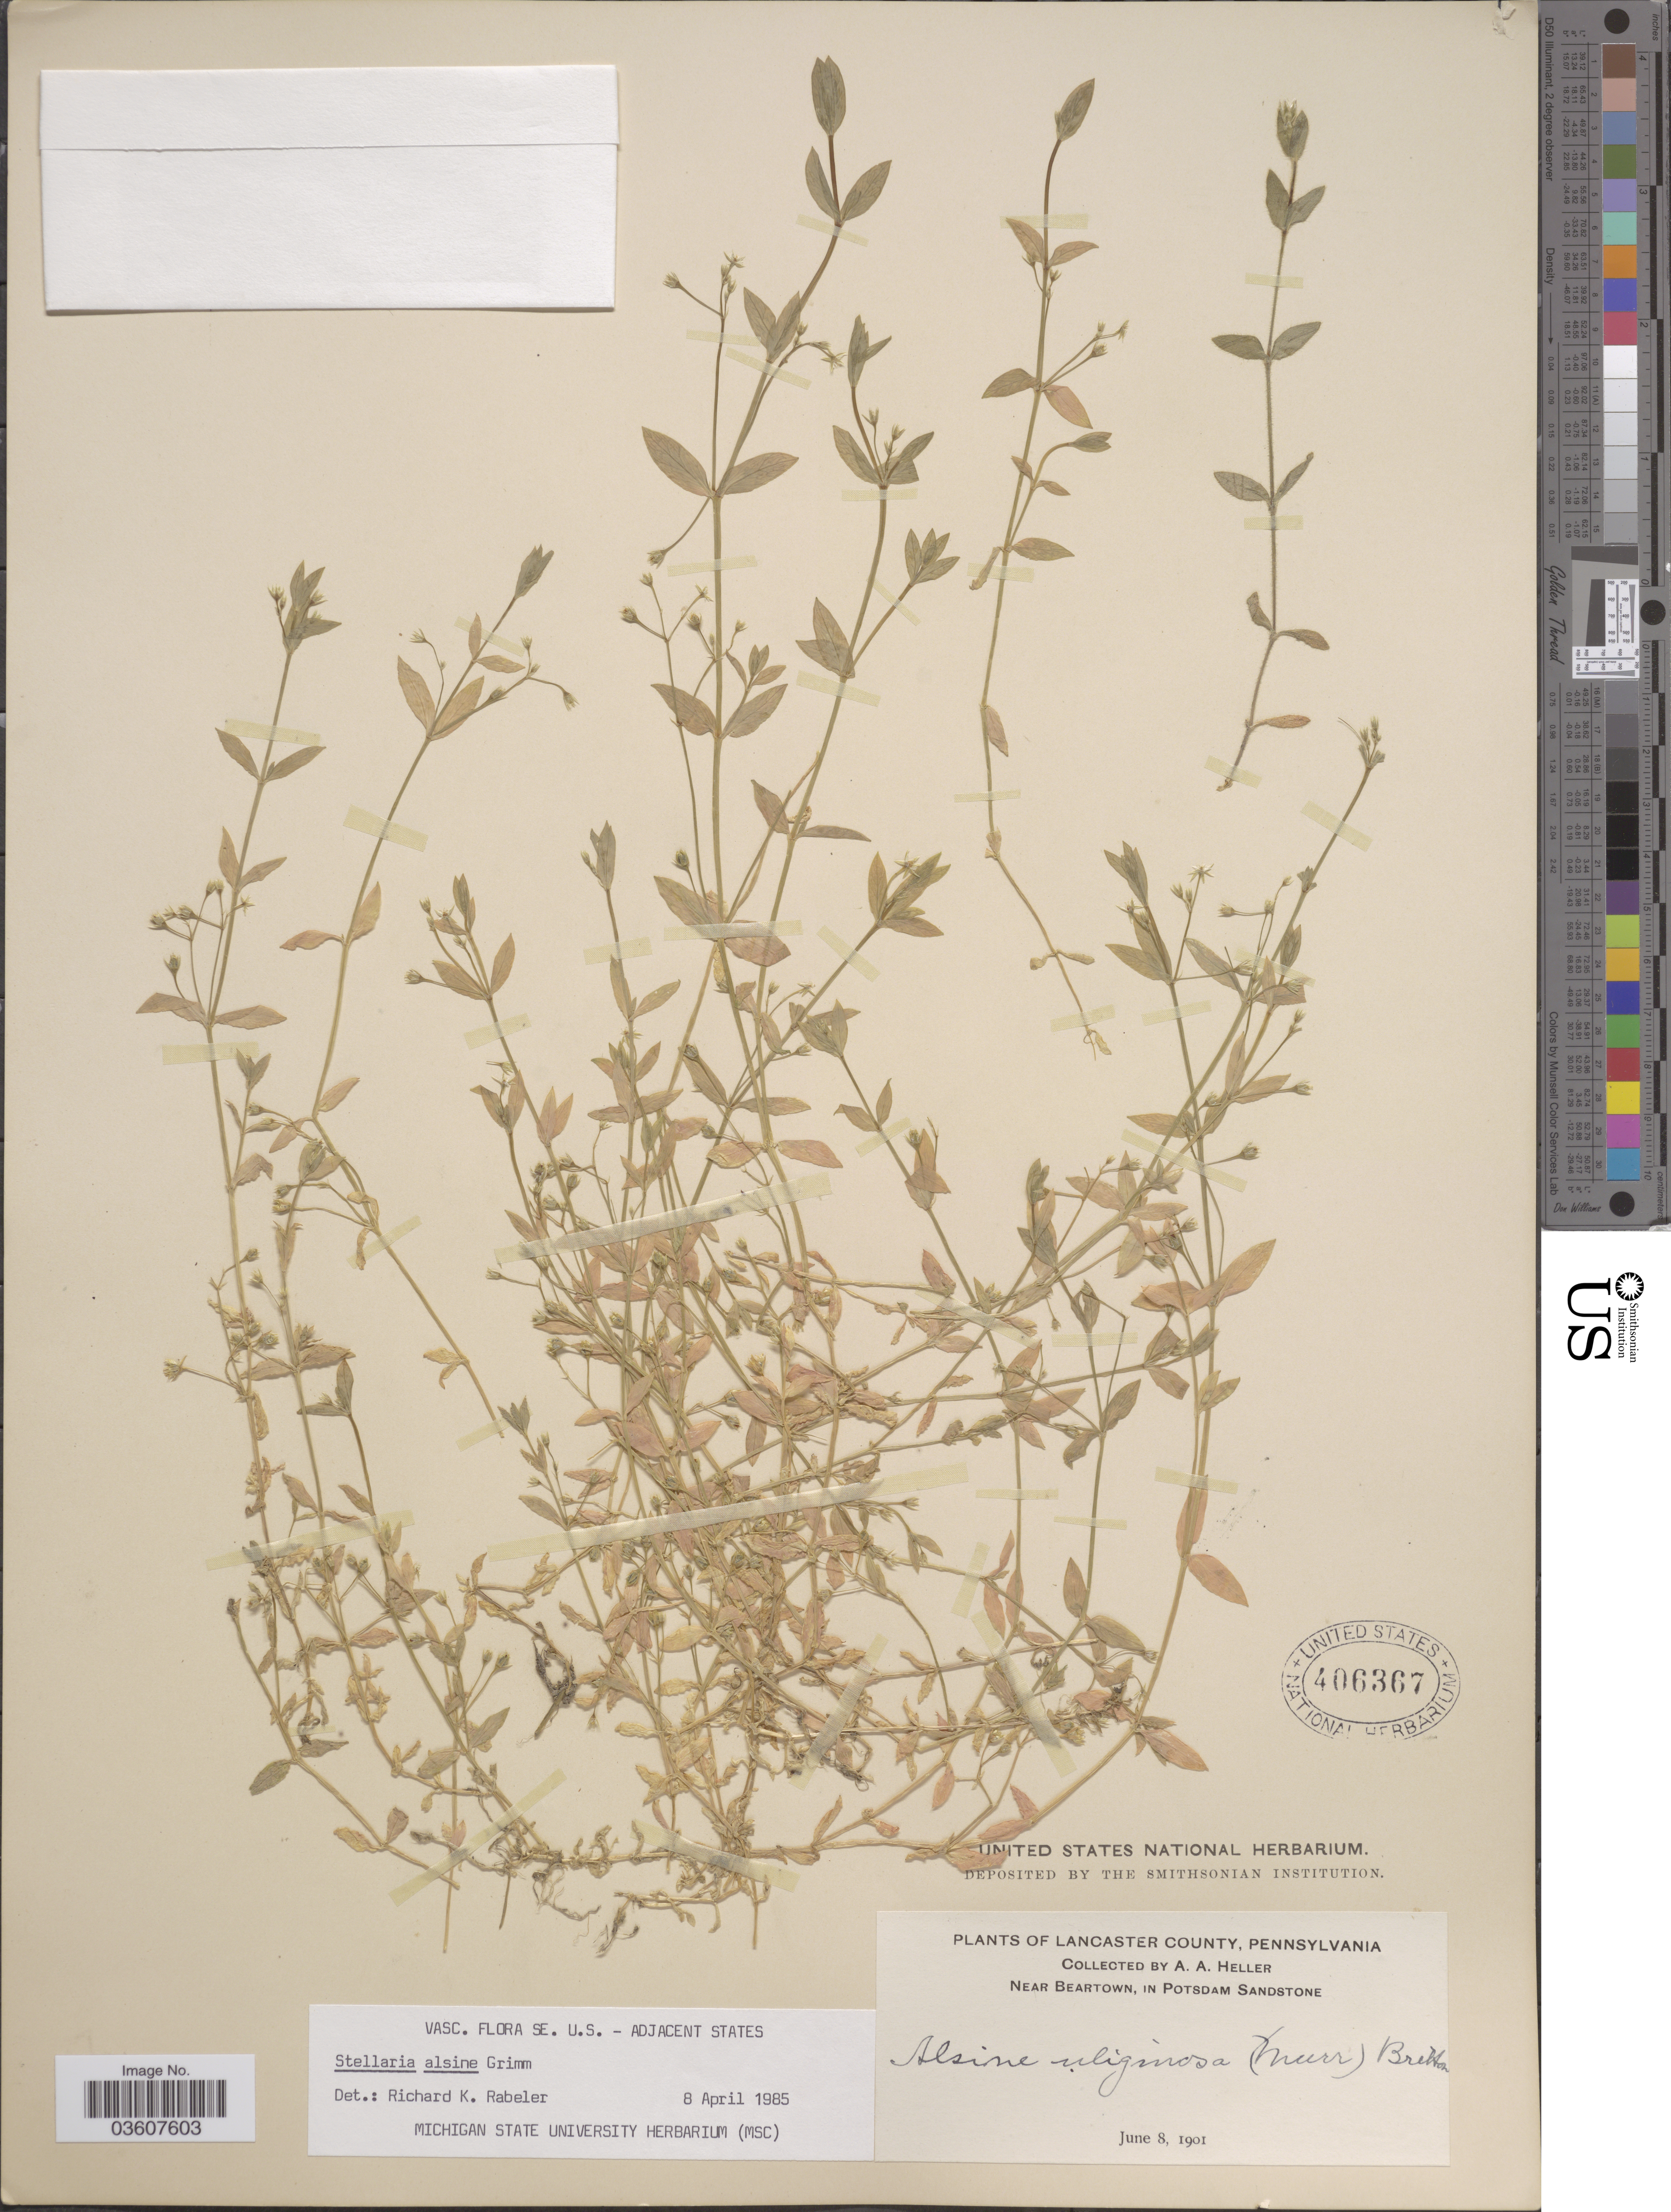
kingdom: Plantae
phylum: Tracheophyta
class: Magnoliopsida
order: Caryophyllales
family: Caryophyllaceae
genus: Stellaria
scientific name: Stellaria alsine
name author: Grimm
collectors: A. A. Heller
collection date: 1901-06-08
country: United States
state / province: Pennsylvania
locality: Lancaster County. Near Beartown, in Potsdam Sandstone.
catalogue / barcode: US 406367